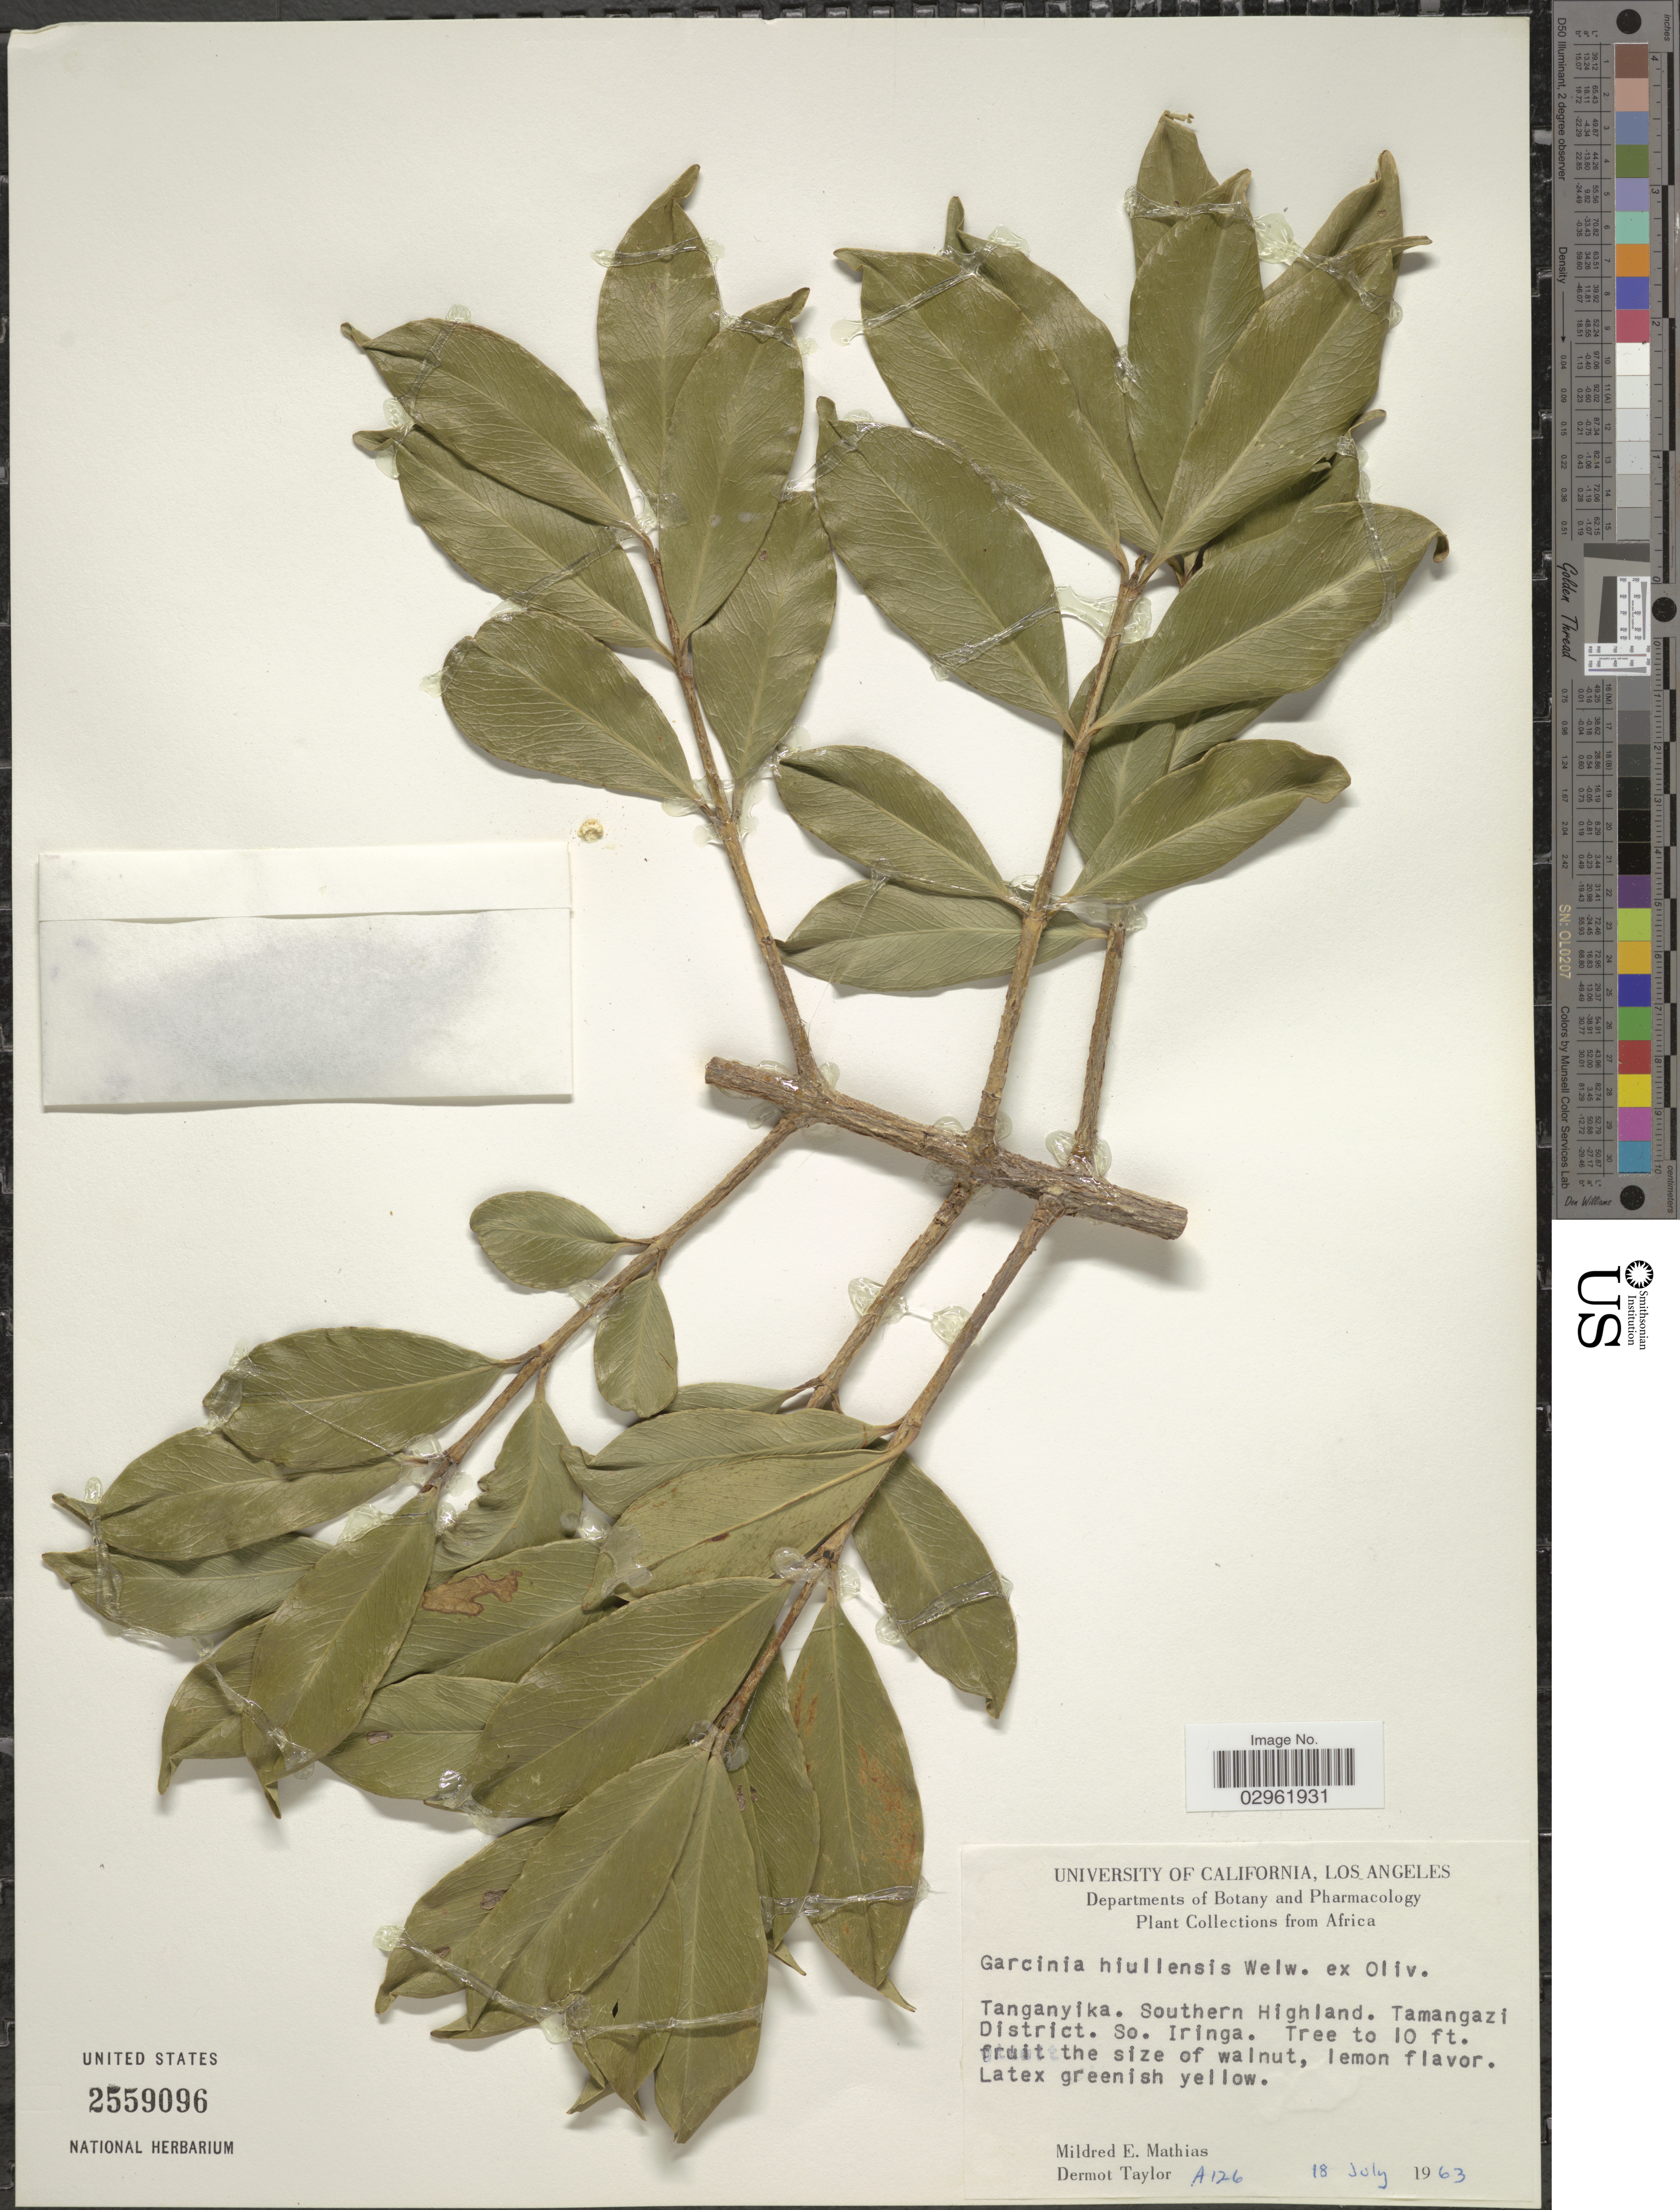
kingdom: Plantae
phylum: Tracheophyta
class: Magnoliopsida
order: Malpighiales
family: Clusiaceae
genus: Garcinia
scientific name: Garcinia huillensis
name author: Welw. ex Oliv.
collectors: M. E. Mathias & D. Taylor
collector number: A126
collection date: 1963-07-18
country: Tanzania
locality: Tanganyika, Southern Highland, Tamangazi District, So. Iringa.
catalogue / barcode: US 2559096